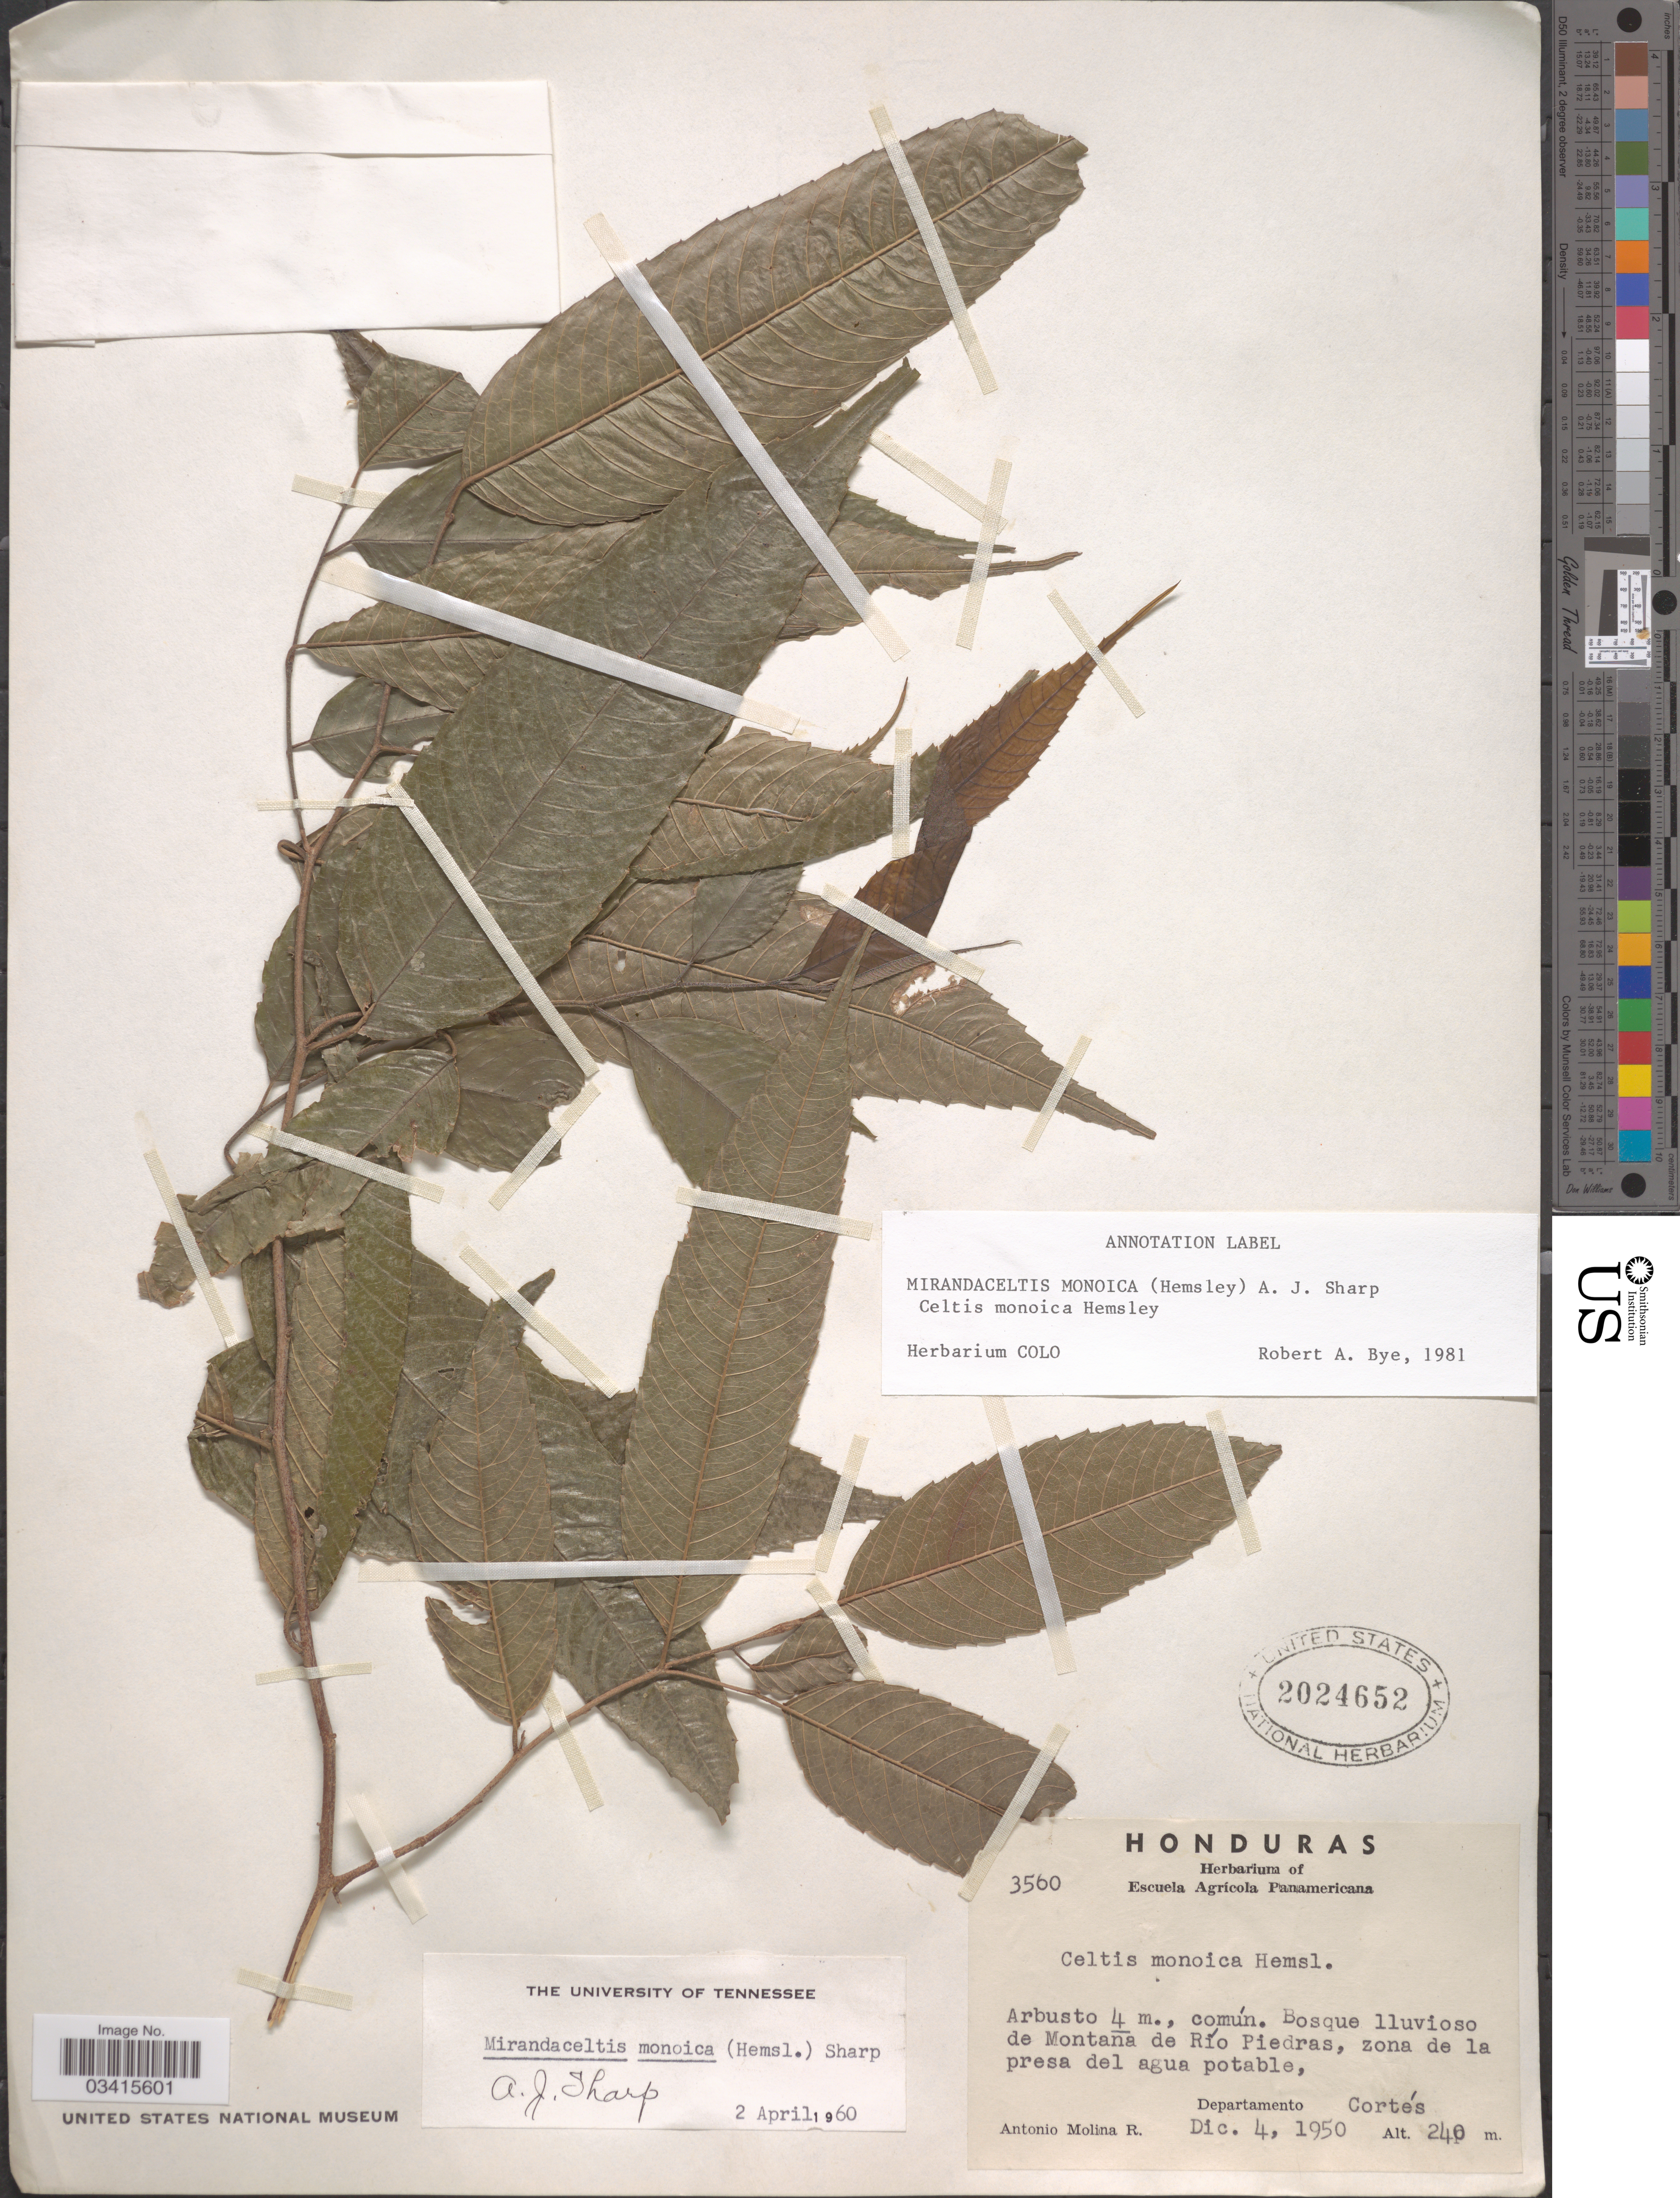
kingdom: Plantae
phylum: Tracheophyta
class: Magnoliopsida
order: Rosales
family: Cannabaceae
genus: Aphananthe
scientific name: Aphananthe monoica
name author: (Hemsl.) J.-F. Leroy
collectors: A. Molina R.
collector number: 3560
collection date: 1950-12-04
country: Honduras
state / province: Cortés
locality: Bosque lluvioso de Montana de Río Piedras, zona de la presa del agua potable, Departamento Cortés.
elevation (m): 240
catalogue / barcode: US 2024652